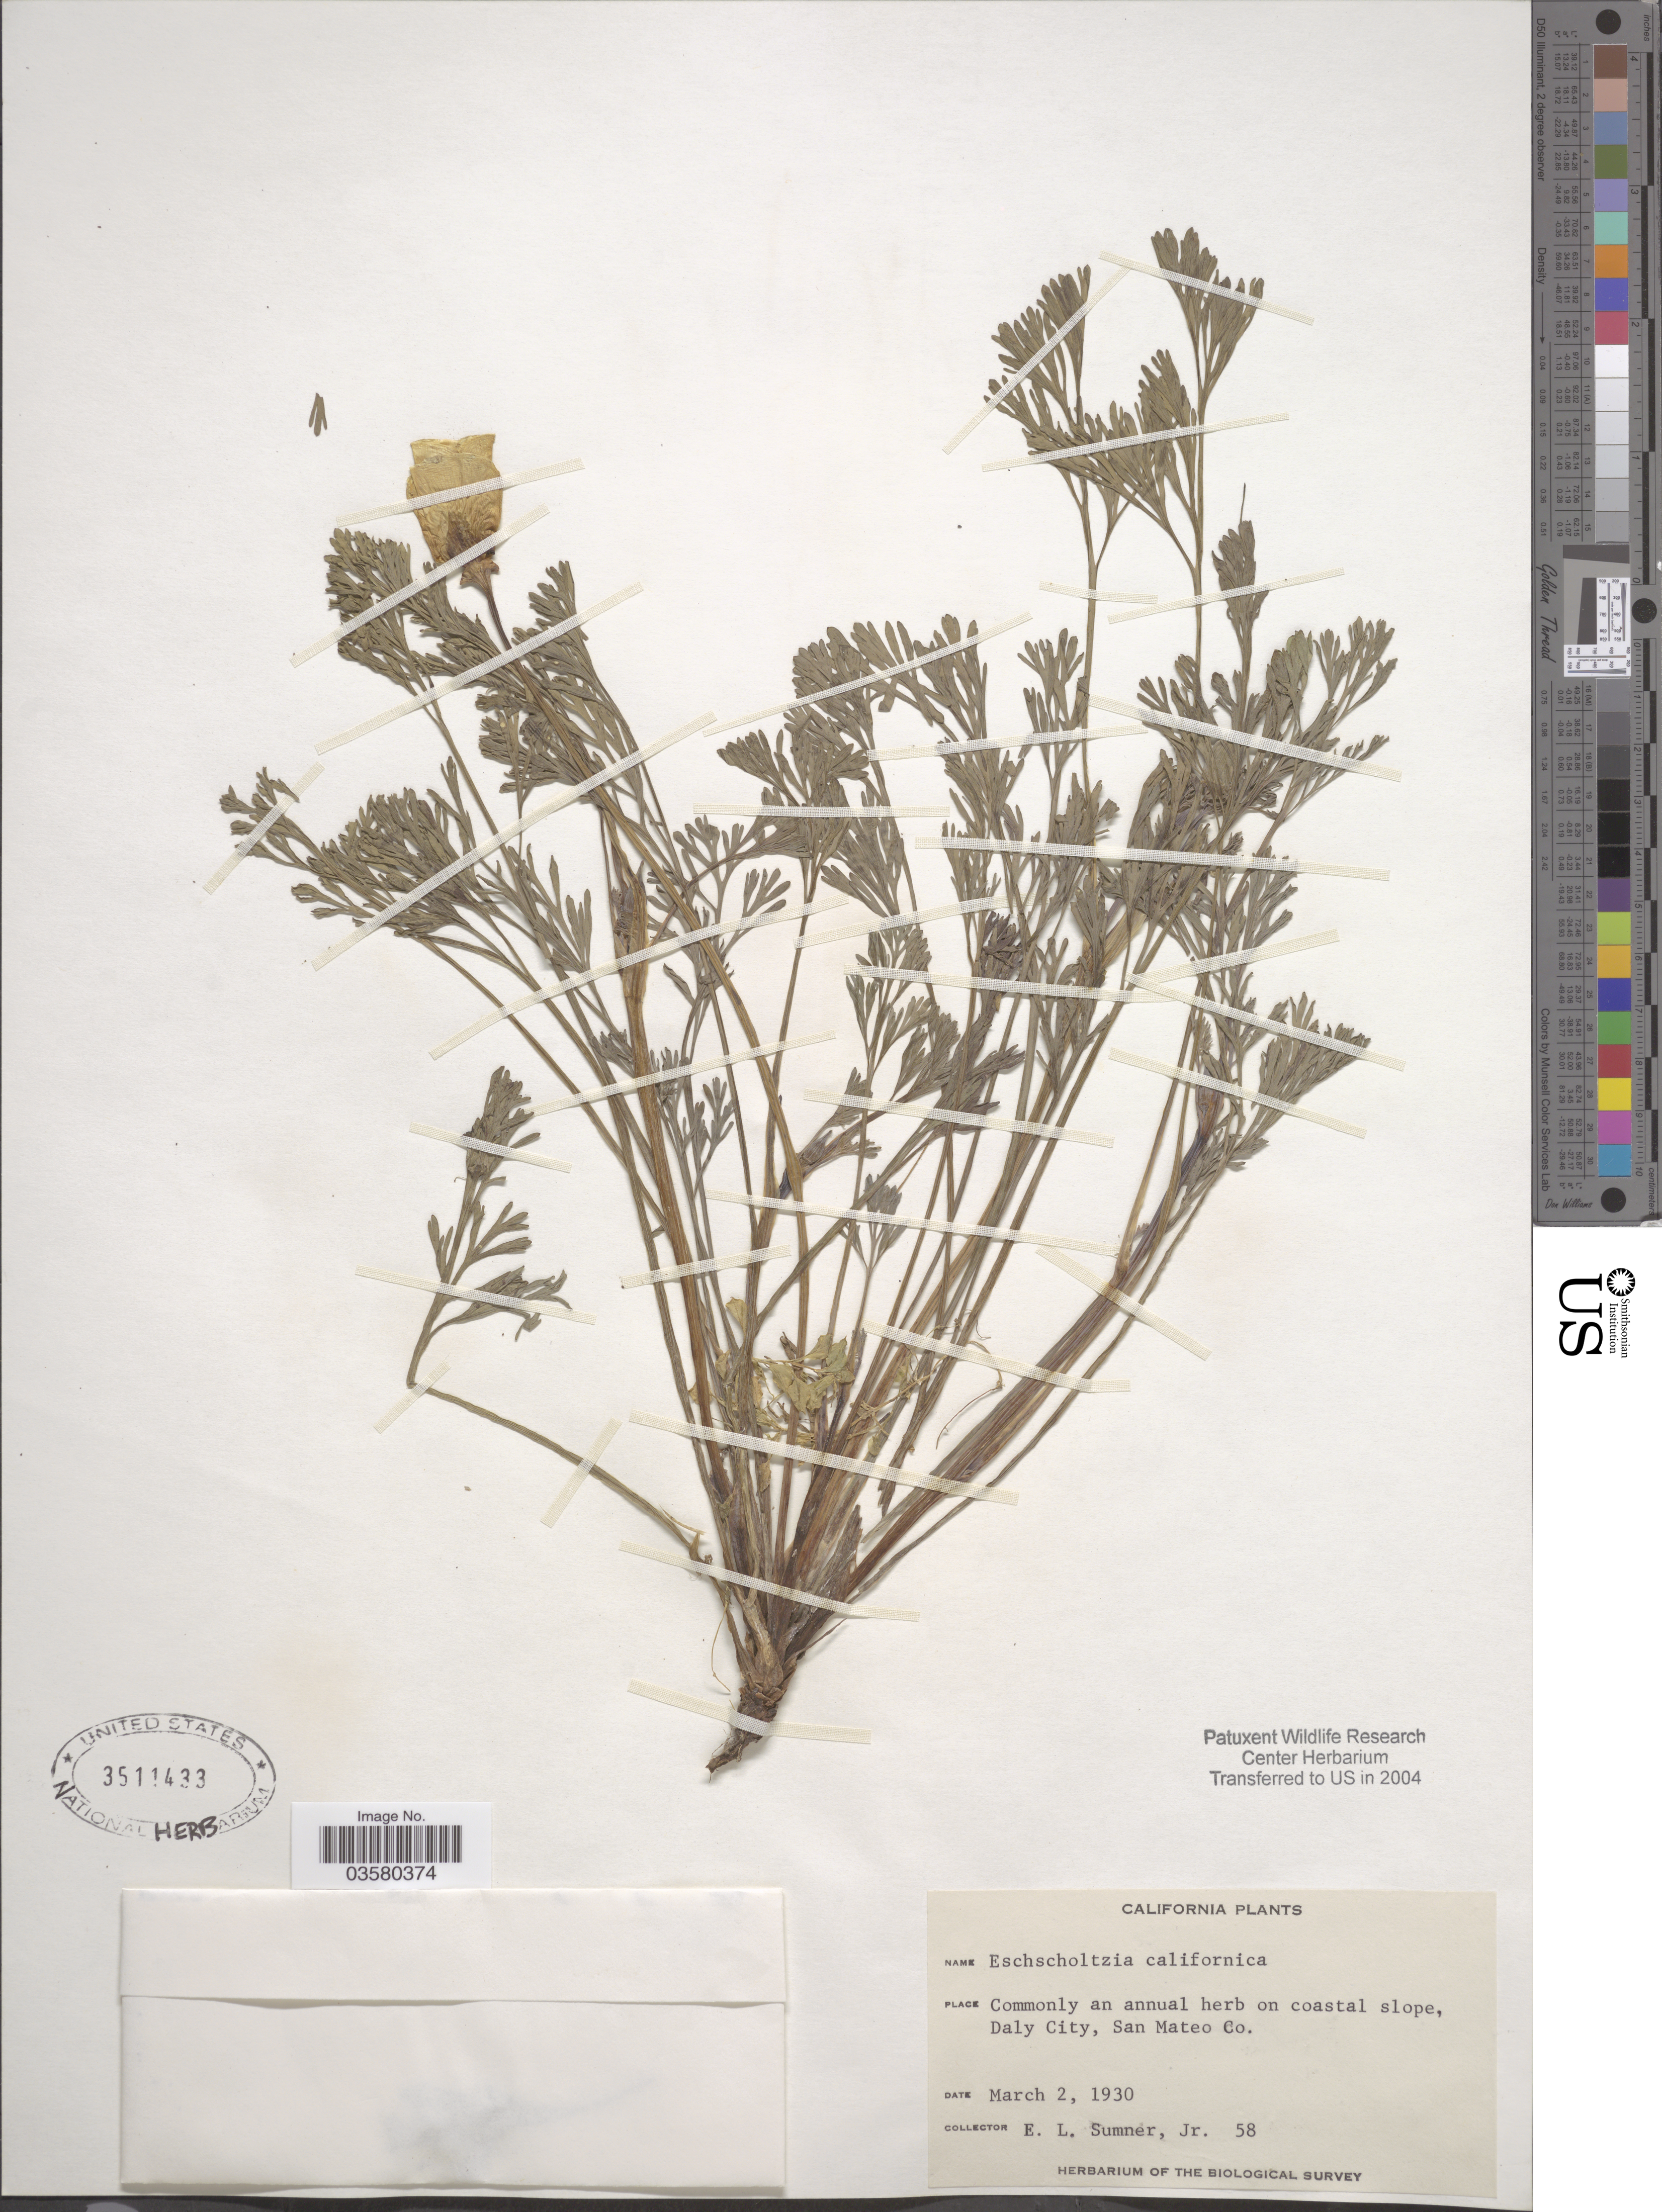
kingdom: Plantae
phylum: Tracheophyta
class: Magnoliopsida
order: Ranunculales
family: Papaveraceae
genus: Eschscholzia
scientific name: Eschscholzia californica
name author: Cham.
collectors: E. Sumner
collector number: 58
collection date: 1930-03-02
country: United States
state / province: California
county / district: San Mateo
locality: On coastal slope, Daly City, San Mateo Co.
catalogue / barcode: US 3511433